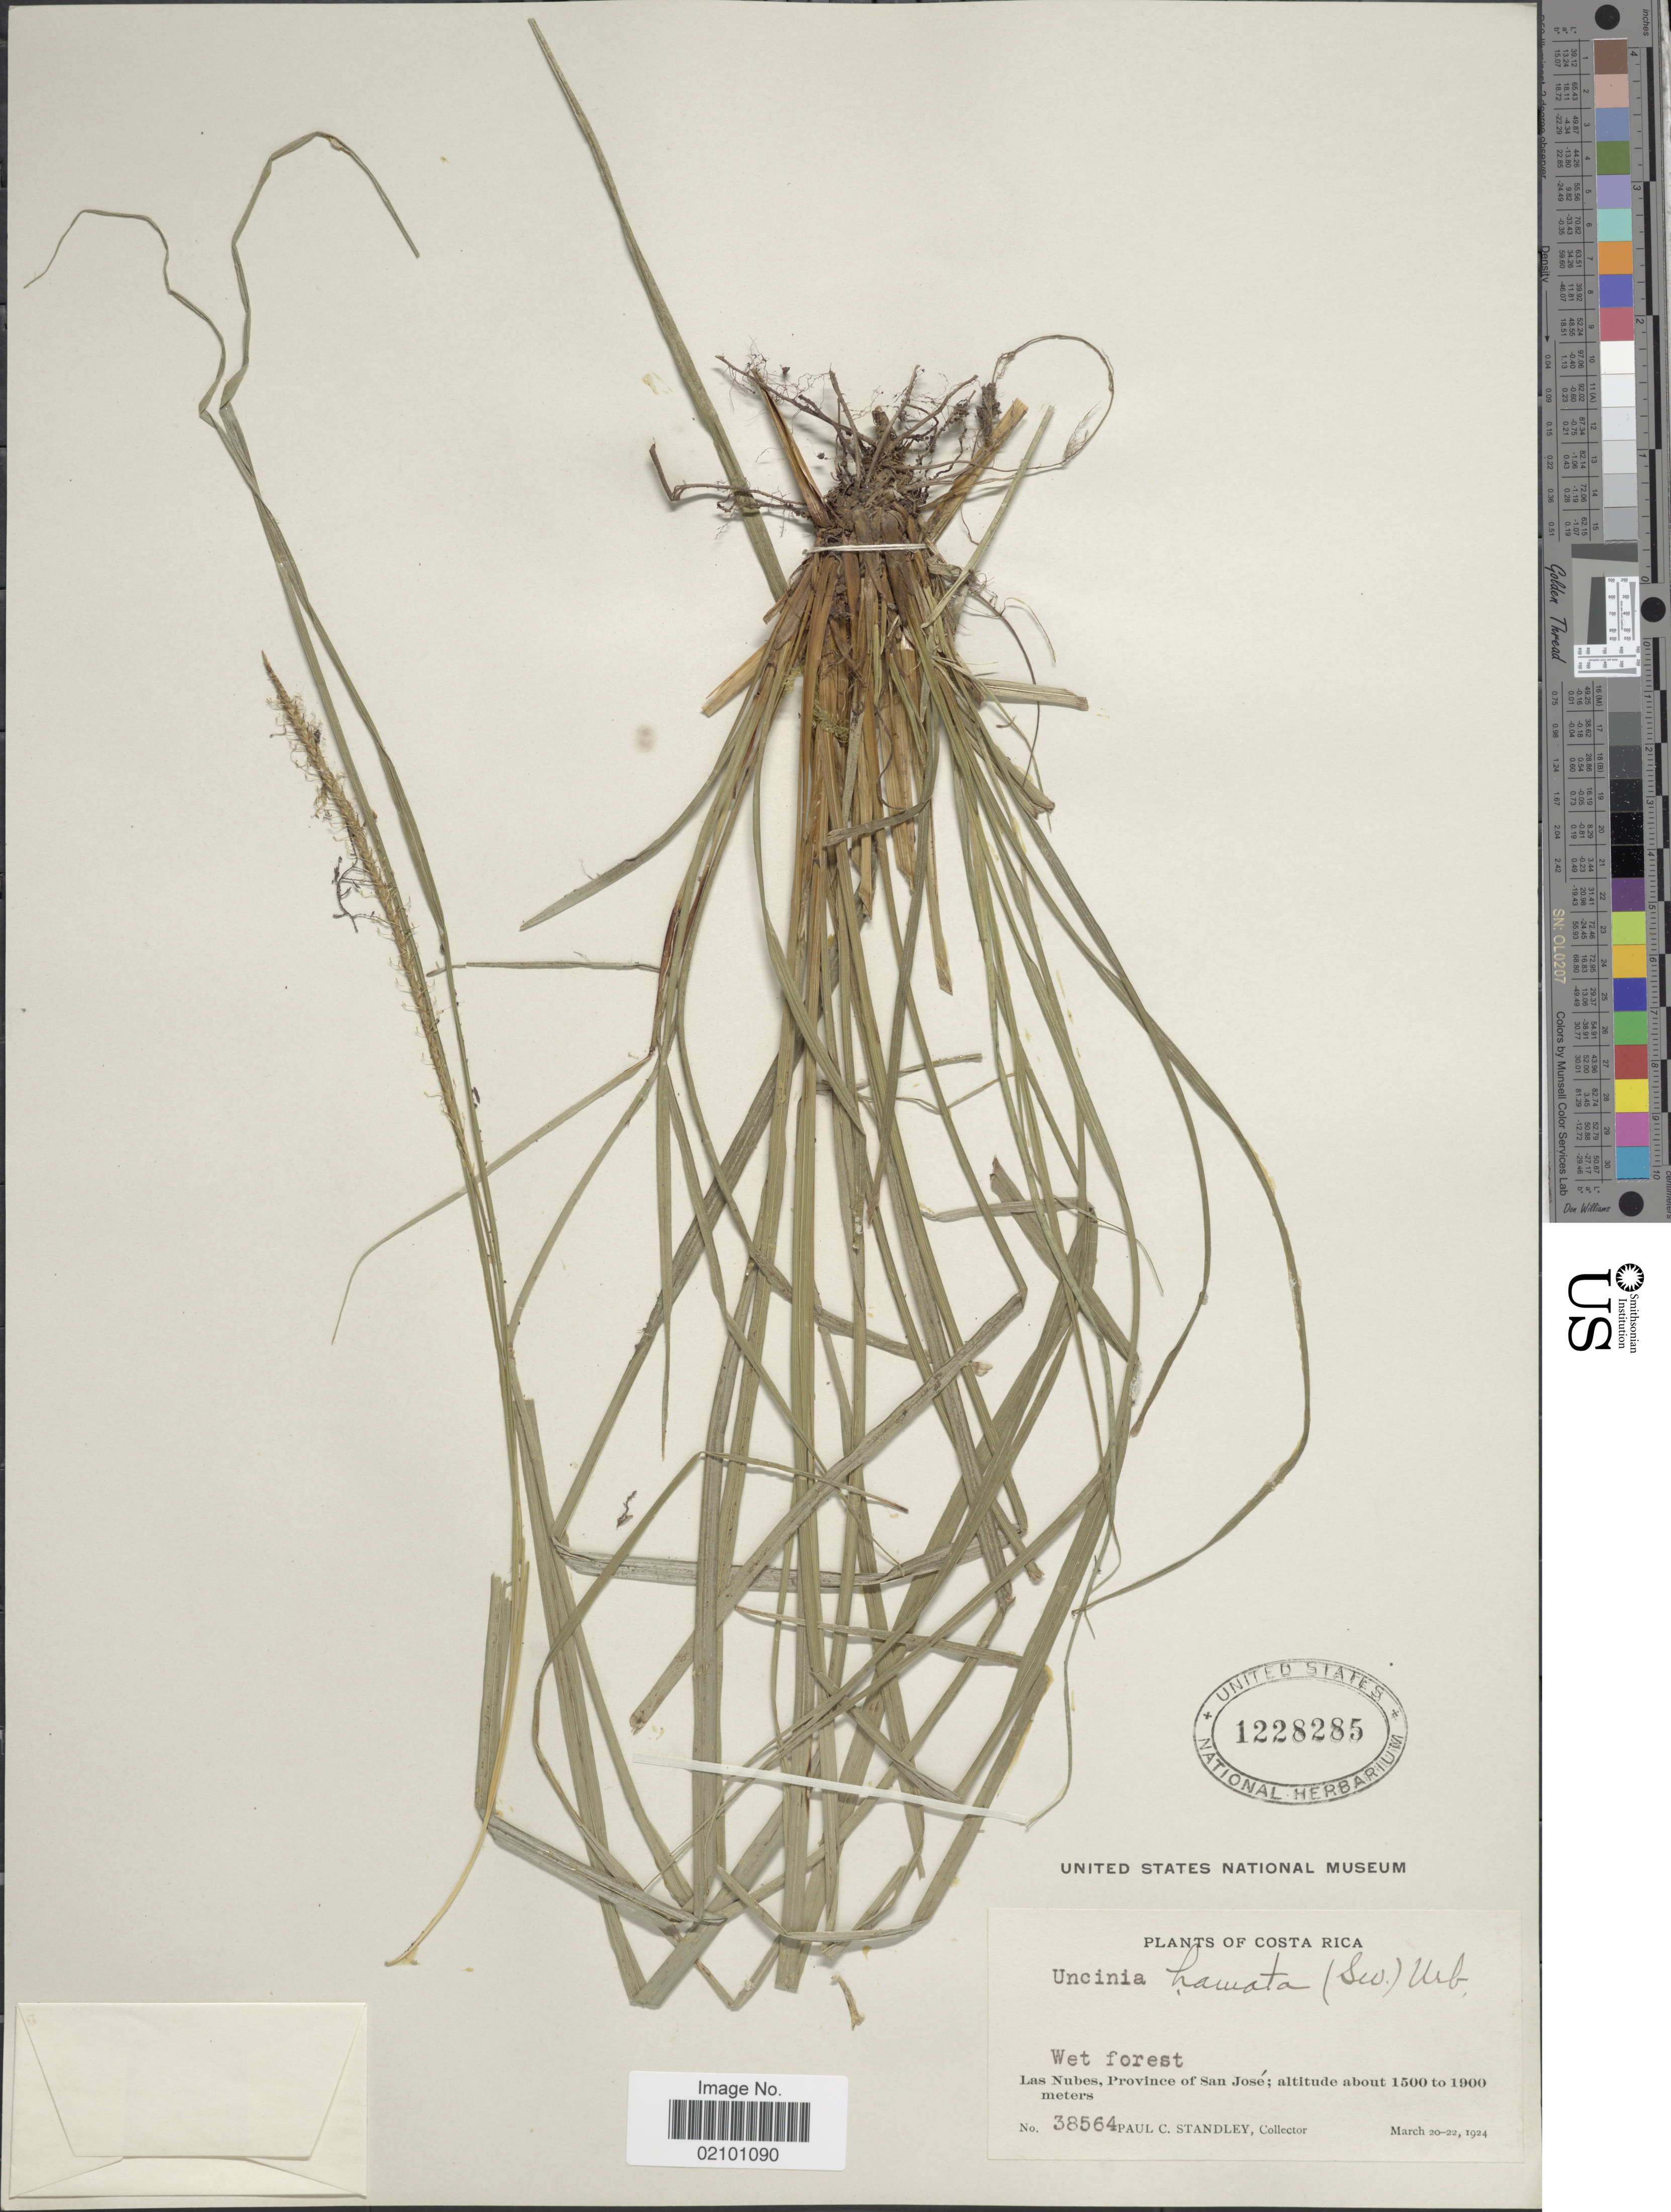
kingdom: Plantae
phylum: Tracheophyta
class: Liliopsida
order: Poales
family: Cyperaceae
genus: Carex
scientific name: Carex hamata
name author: Sw.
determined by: Strong, M. T., (US), Smithsonian Institution - National Museum of Natural History (UNITED STATES)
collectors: P. C. Standley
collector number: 38564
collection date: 1924-03-20/1924-03-22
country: Costa Rica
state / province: San José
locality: Las Nubes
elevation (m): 1500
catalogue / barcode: US 1228285